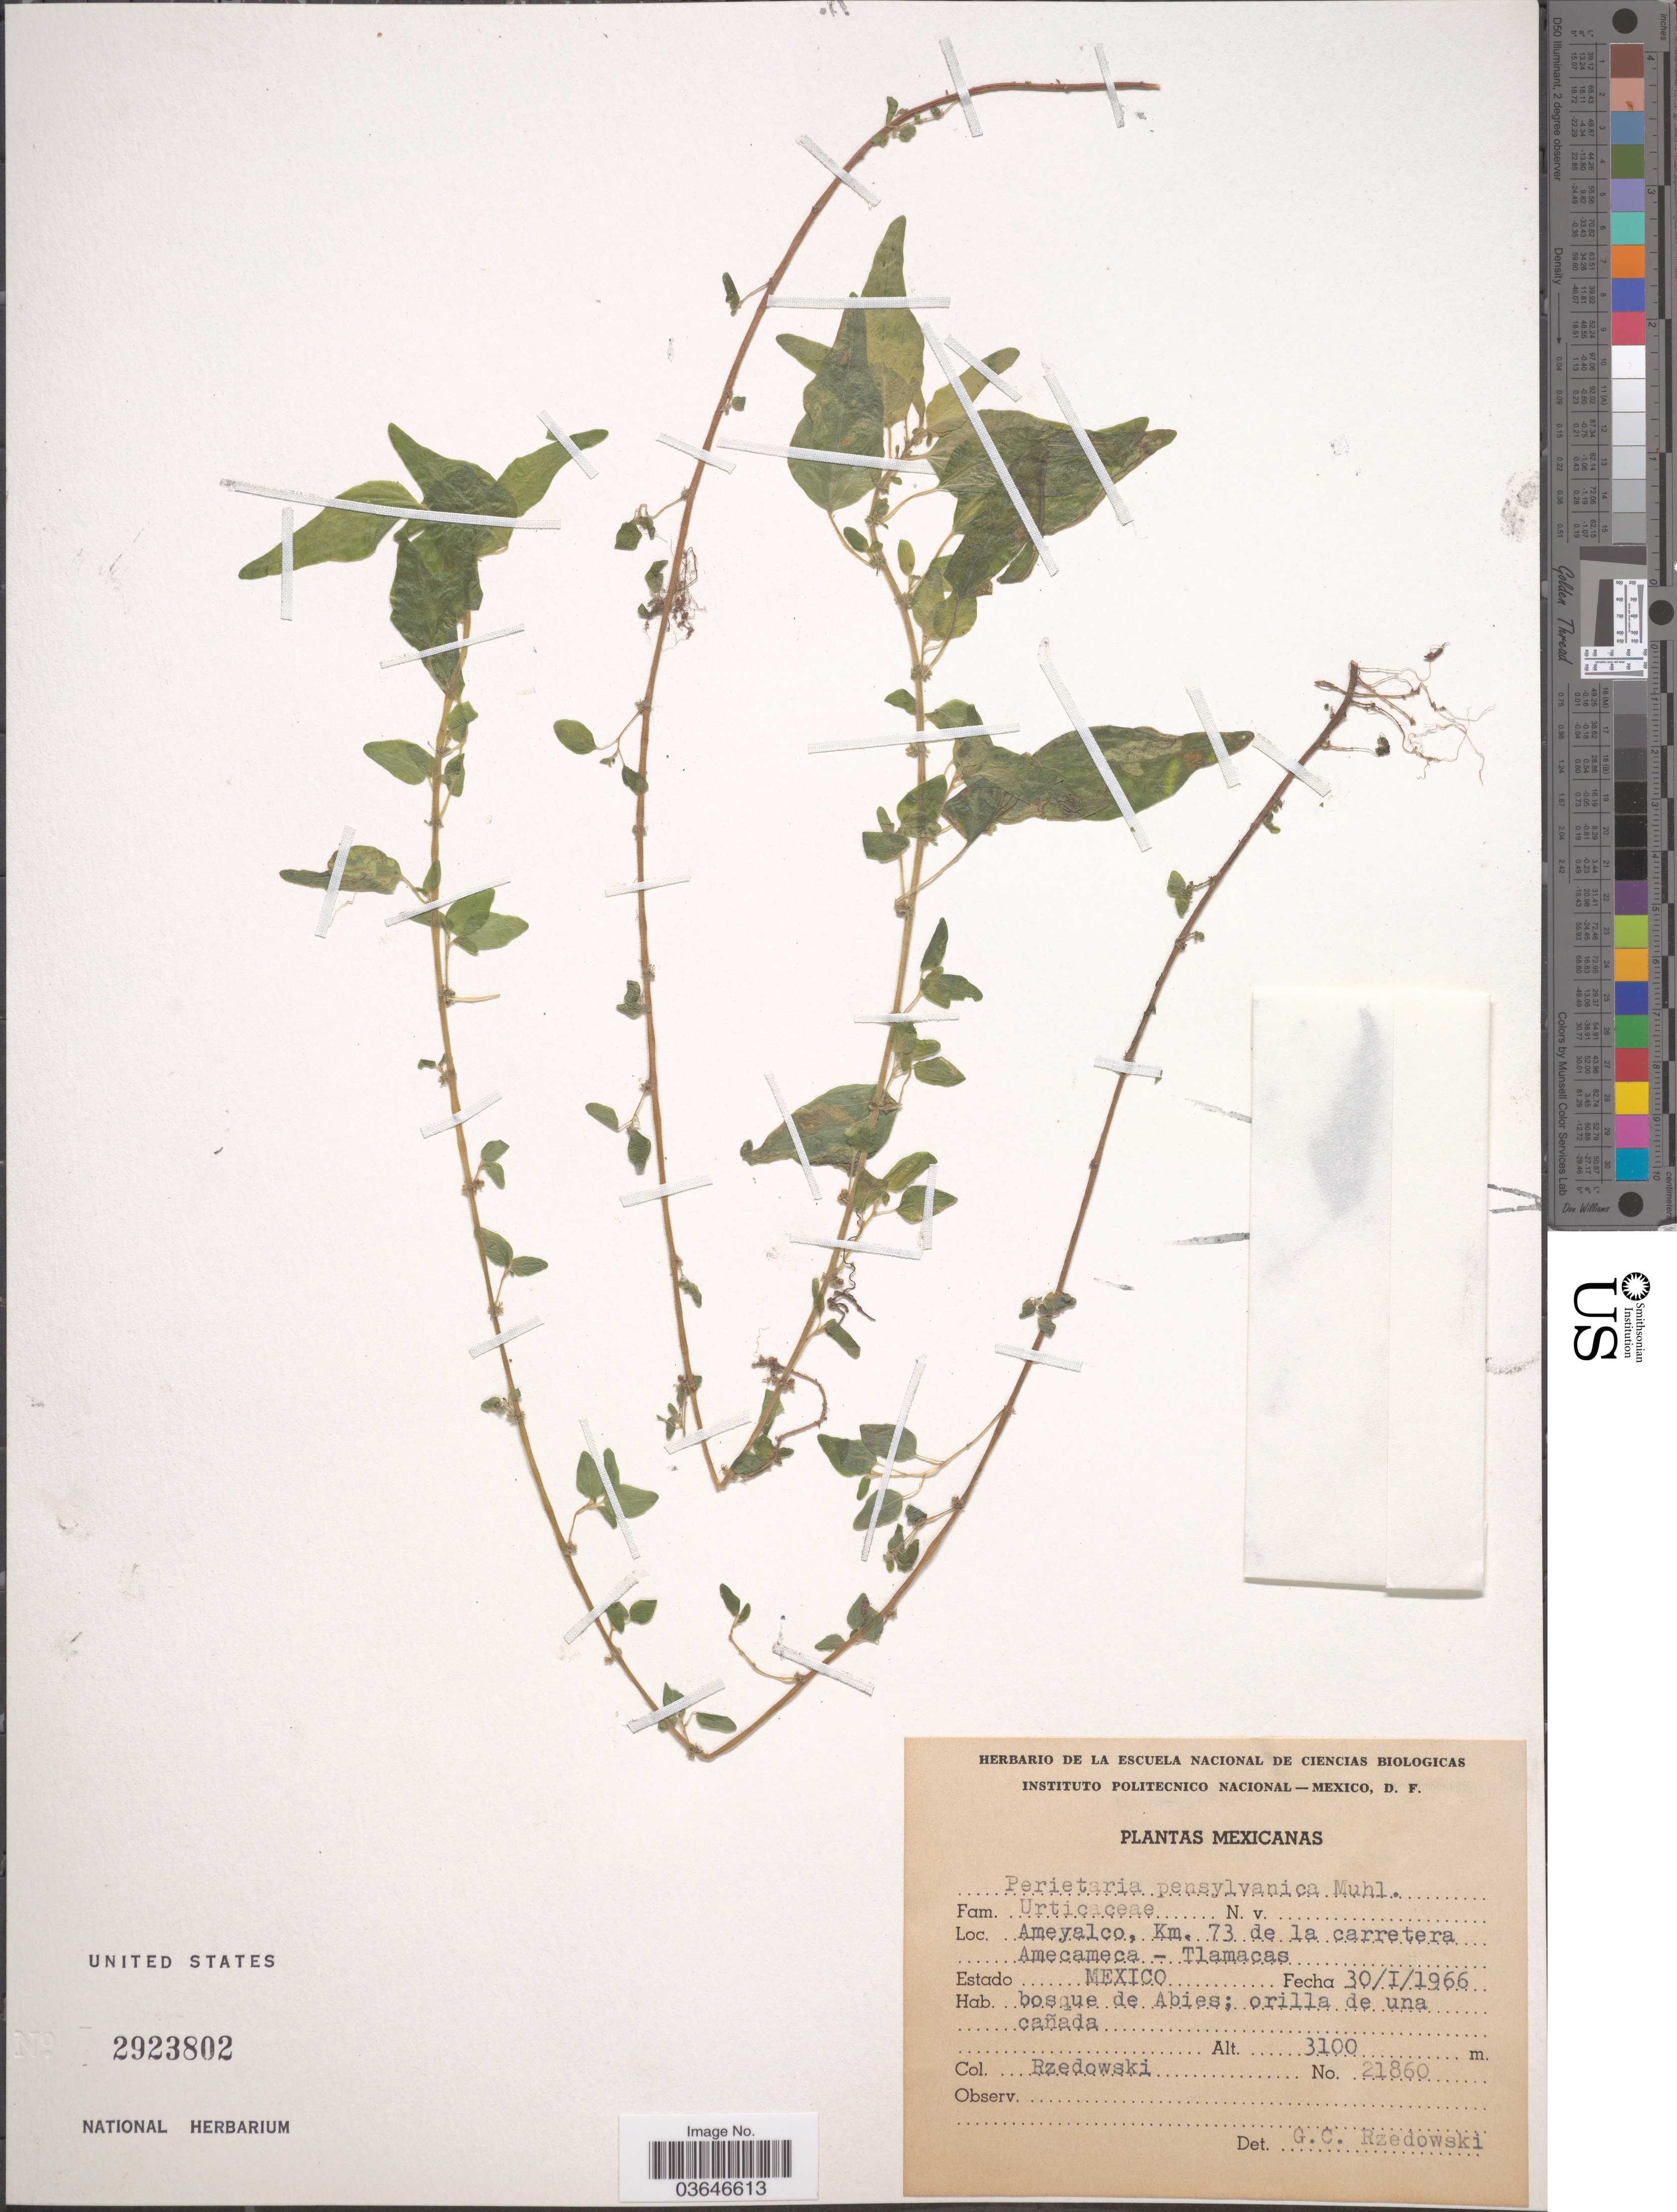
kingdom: Plantae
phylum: Tracheophyta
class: Magnoliopsida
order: Rosales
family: Urticaceae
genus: Parietaria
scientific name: Parietaria pensylvanica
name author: Muhl. ex Willd.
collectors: Rzedowski, --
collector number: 21860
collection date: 1966-01-30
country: Mexico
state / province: México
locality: Ameyalco, Km. 73 de la carretera Amecameca - Tlamacas. Estado Mexico.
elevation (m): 3100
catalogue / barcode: US 2923802